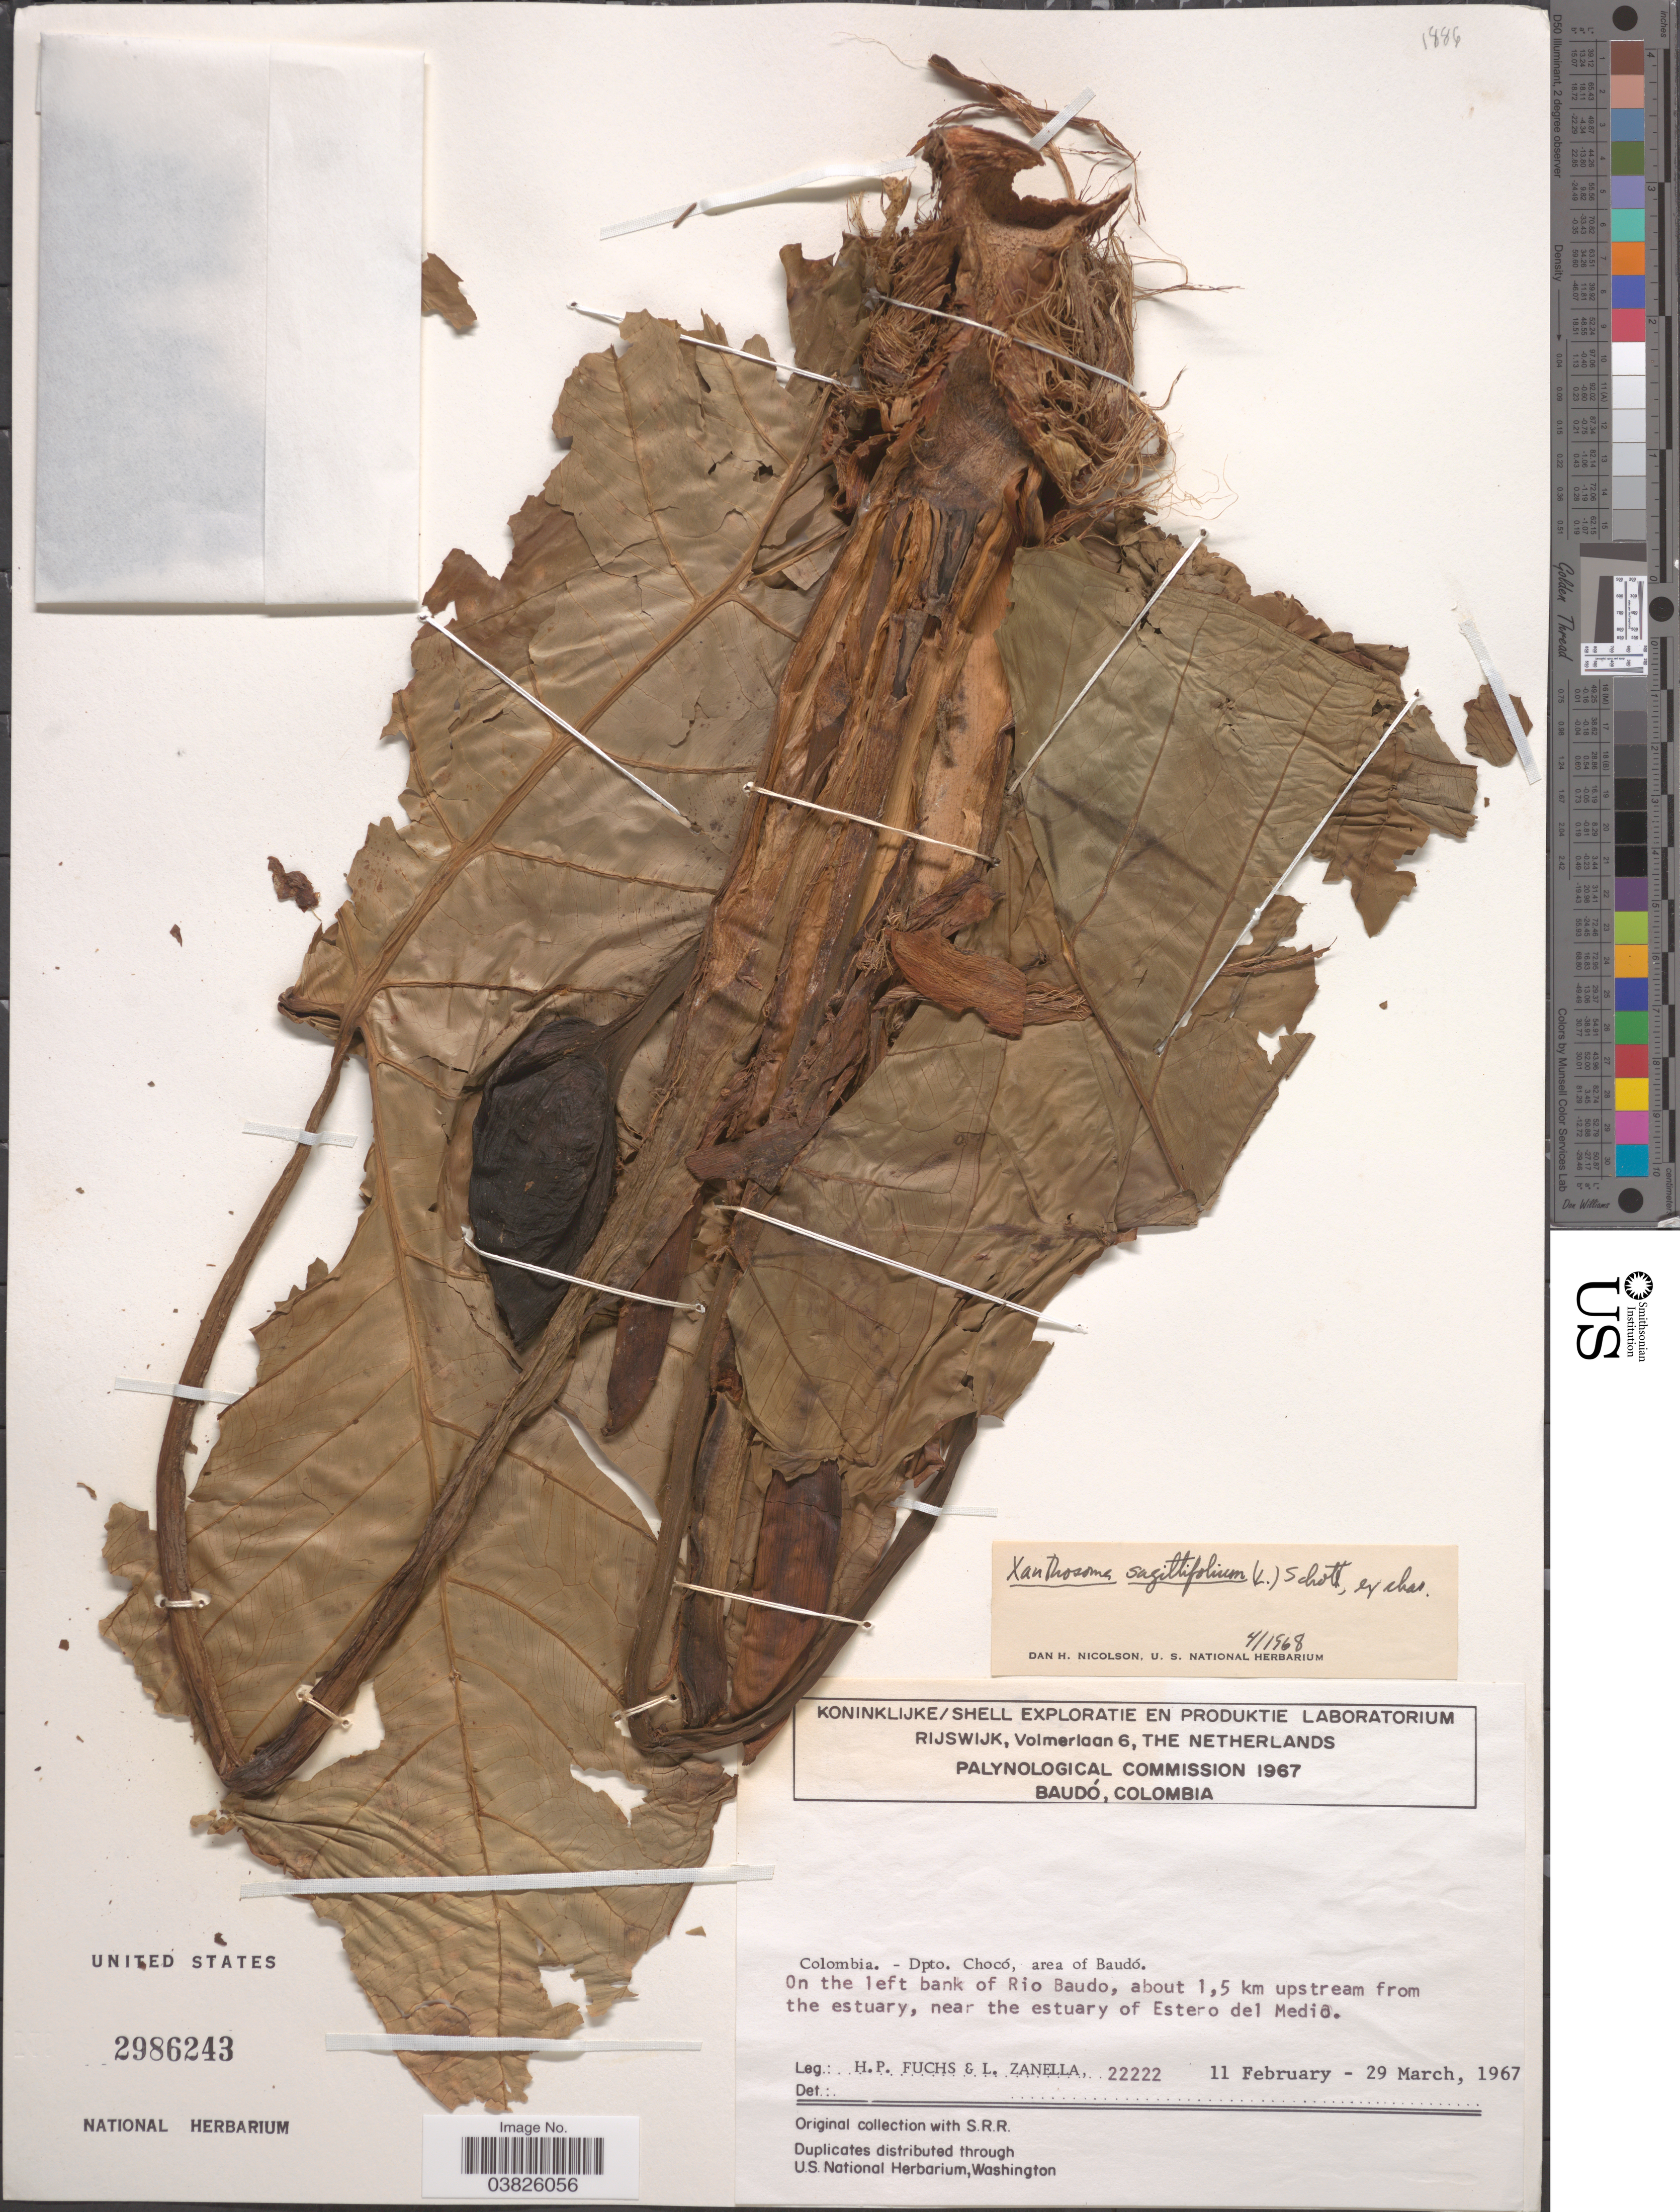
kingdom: Plantae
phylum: Tracheophyta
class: Liliopsida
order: Alismatales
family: Araceae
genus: Xanthosoma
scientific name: Xanthosoma sagittifolium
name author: (L.) Schott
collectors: H. P. Fuchs & L. Zanella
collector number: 22222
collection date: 1967-02-11/1967-03-29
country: Colombia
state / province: Chocó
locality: Dpto. Chocó, area of Baudó. On the left bank of Rio Baudo, about 1,5 km upstream from the estuary, near the estuary of Estero del Medio.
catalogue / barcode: US 2986243